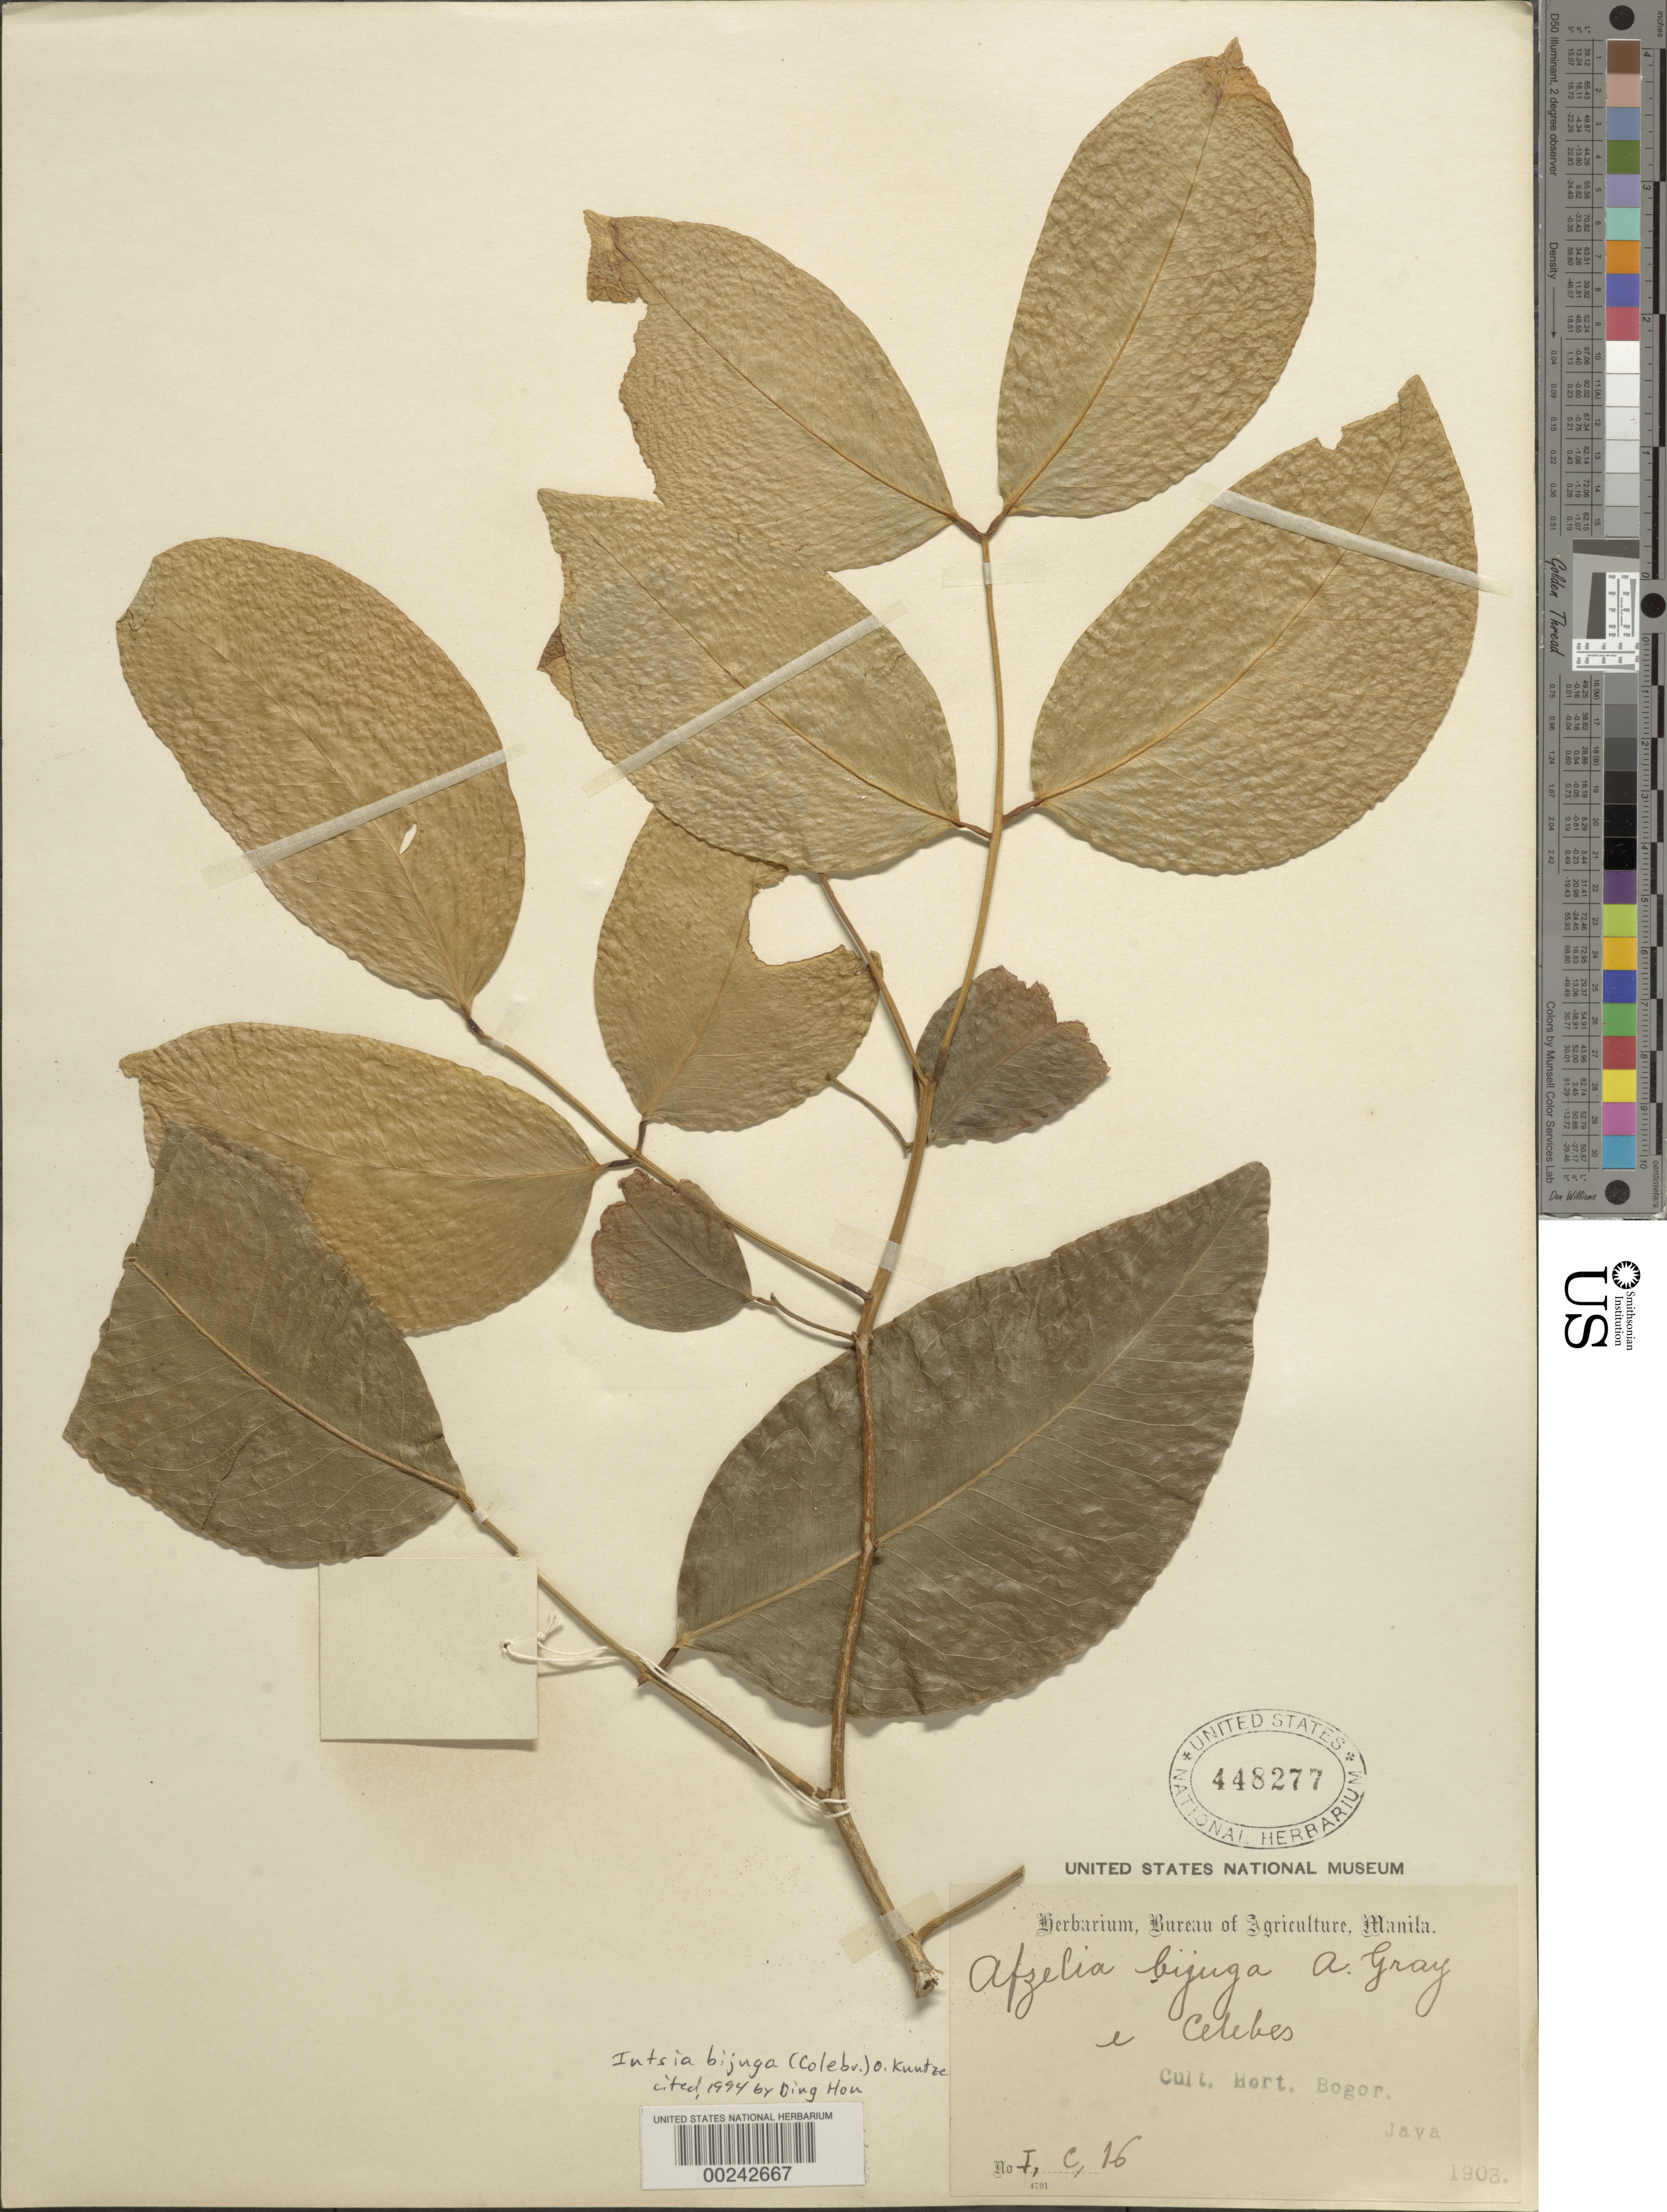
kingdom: Plantae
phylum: Tracheophyta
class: Magnoliopsida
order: Fabales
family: Fabaceae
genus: Intsia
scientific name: Intsia bijuga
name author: (Colebr.) Kuntze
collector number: I,c,16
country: Indonesia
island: Java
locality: Hort. bogor. java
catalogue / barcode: US 448277